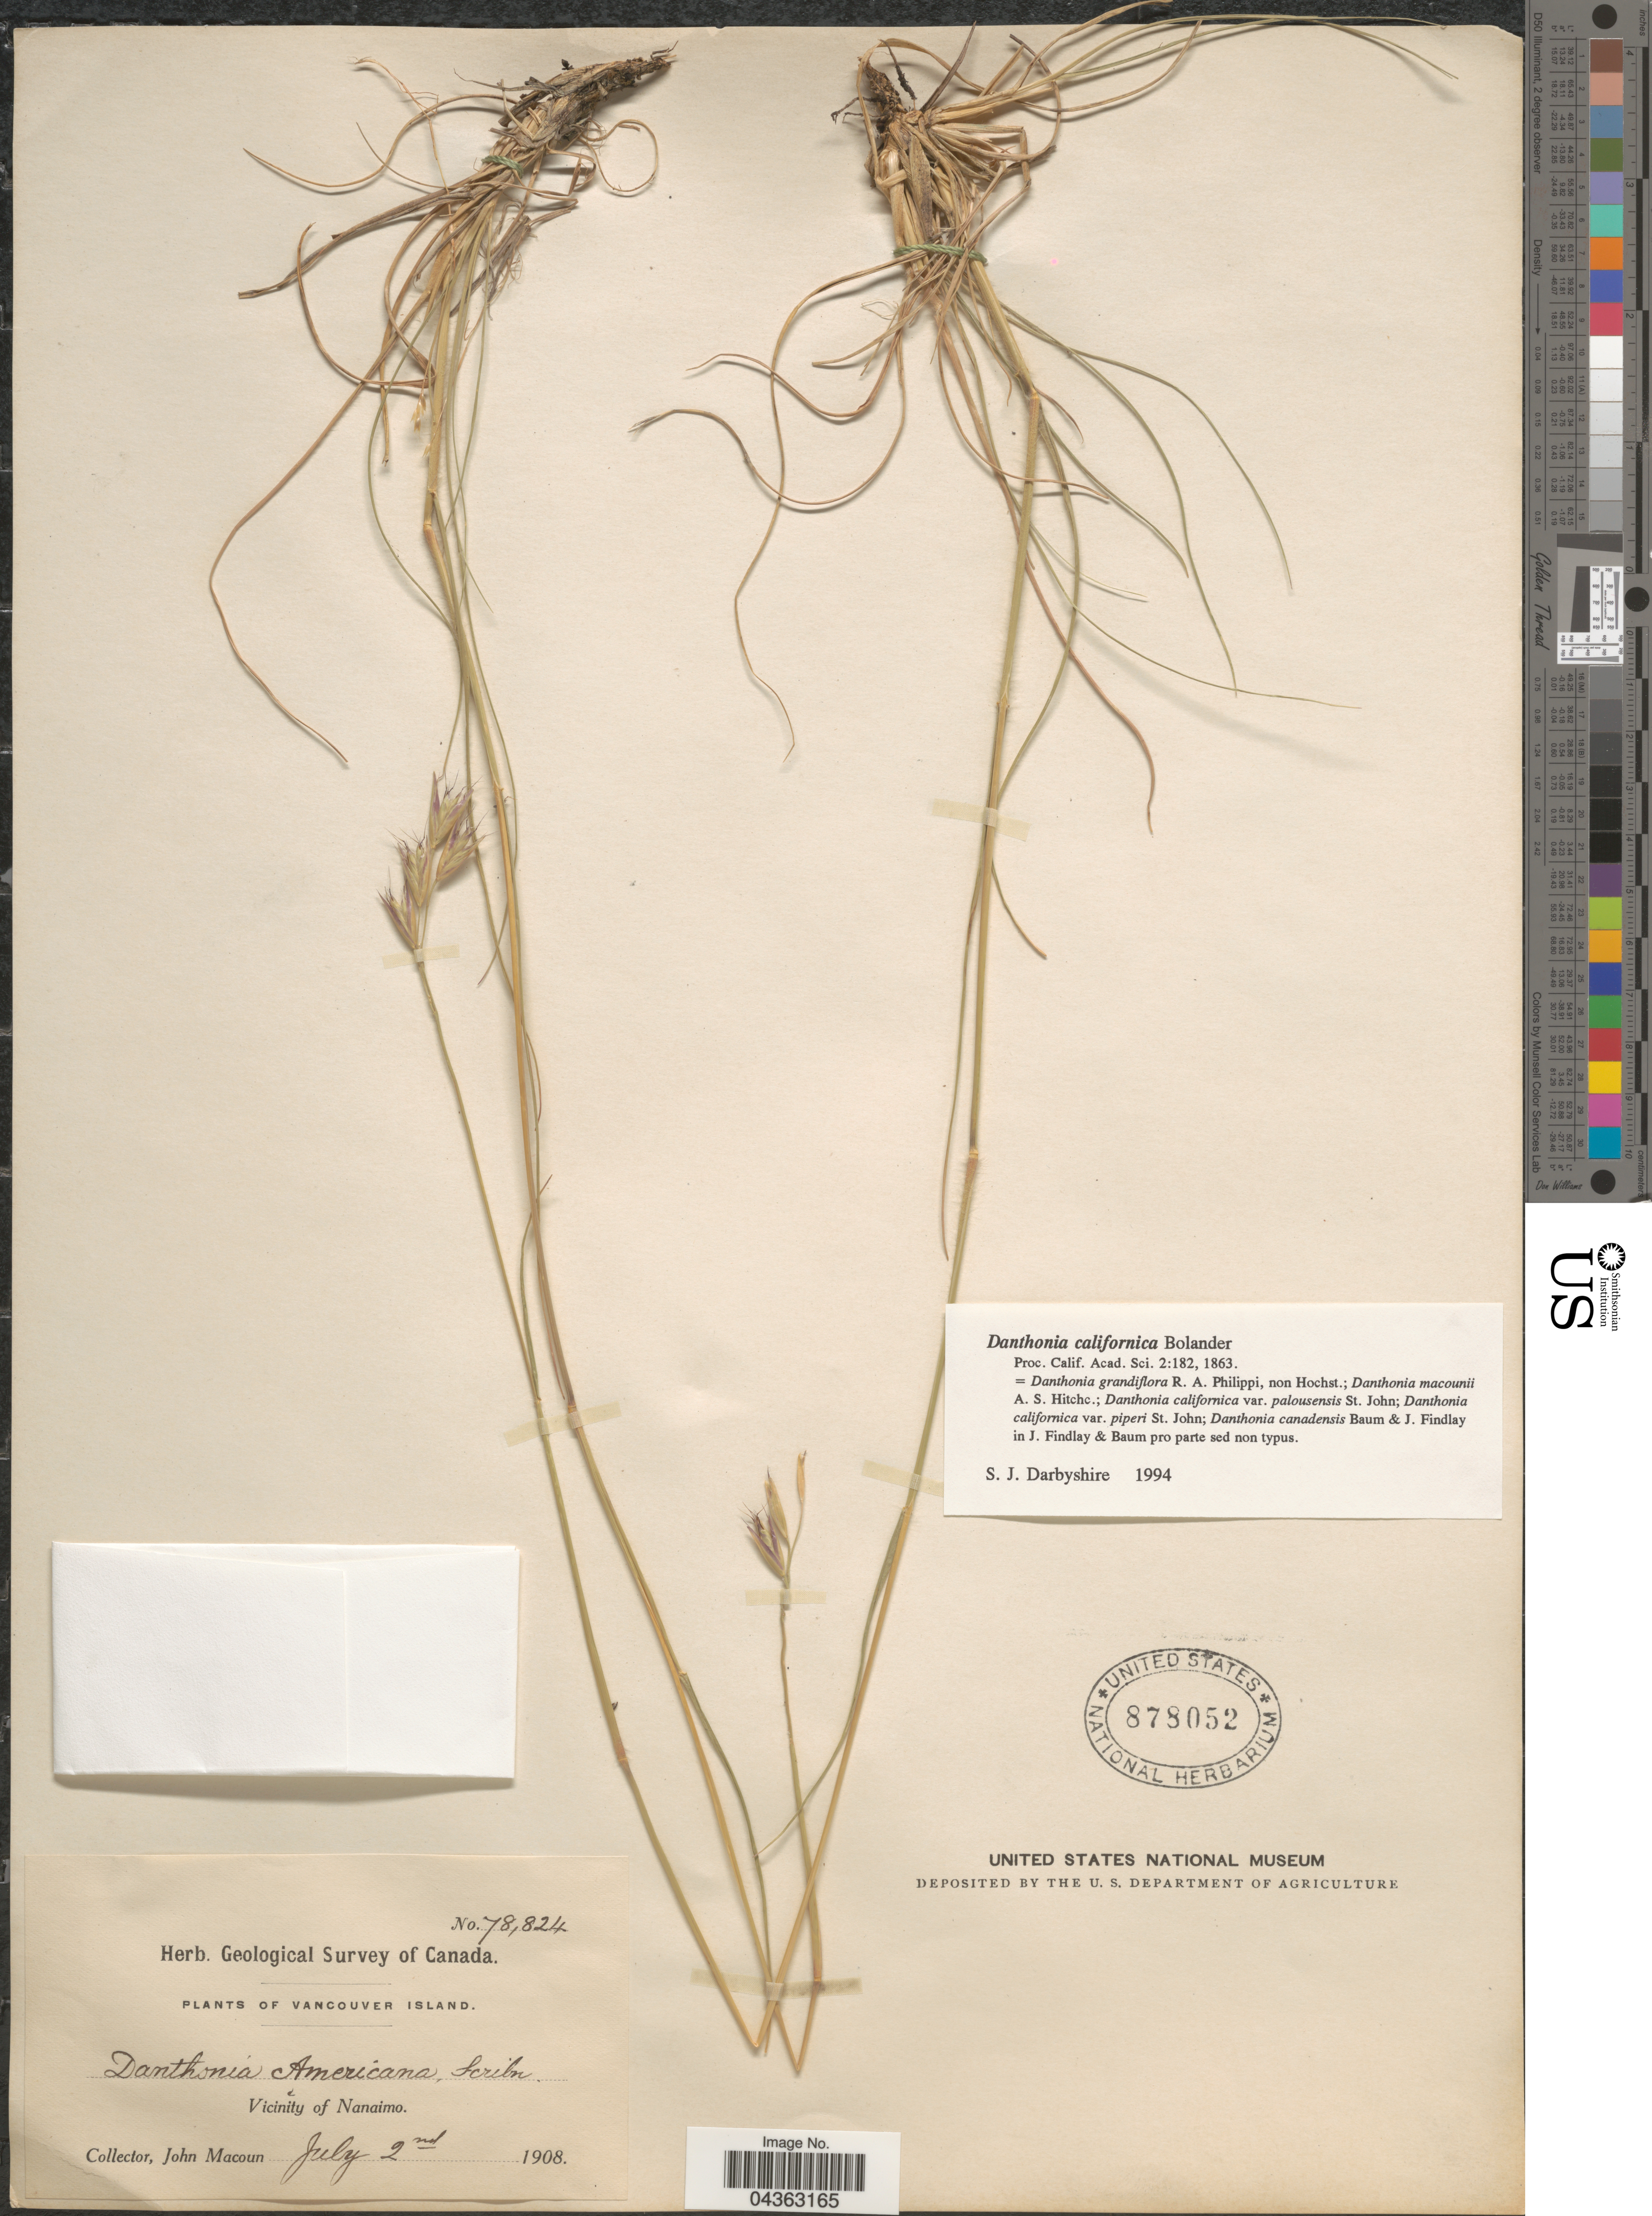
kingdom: Plantae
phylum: Tracheophyta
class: Liliopsida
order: Poales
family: Poaceae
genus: Danthonia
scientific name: Danthonia californica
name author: Bol.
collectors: J. Macoun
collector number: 78824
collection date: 1908-07-02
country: Canada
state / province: British Columbia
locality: Geological Survey of Canada. Vancouver Island. Vicinity of Nanaimo.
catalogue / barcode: US 878052